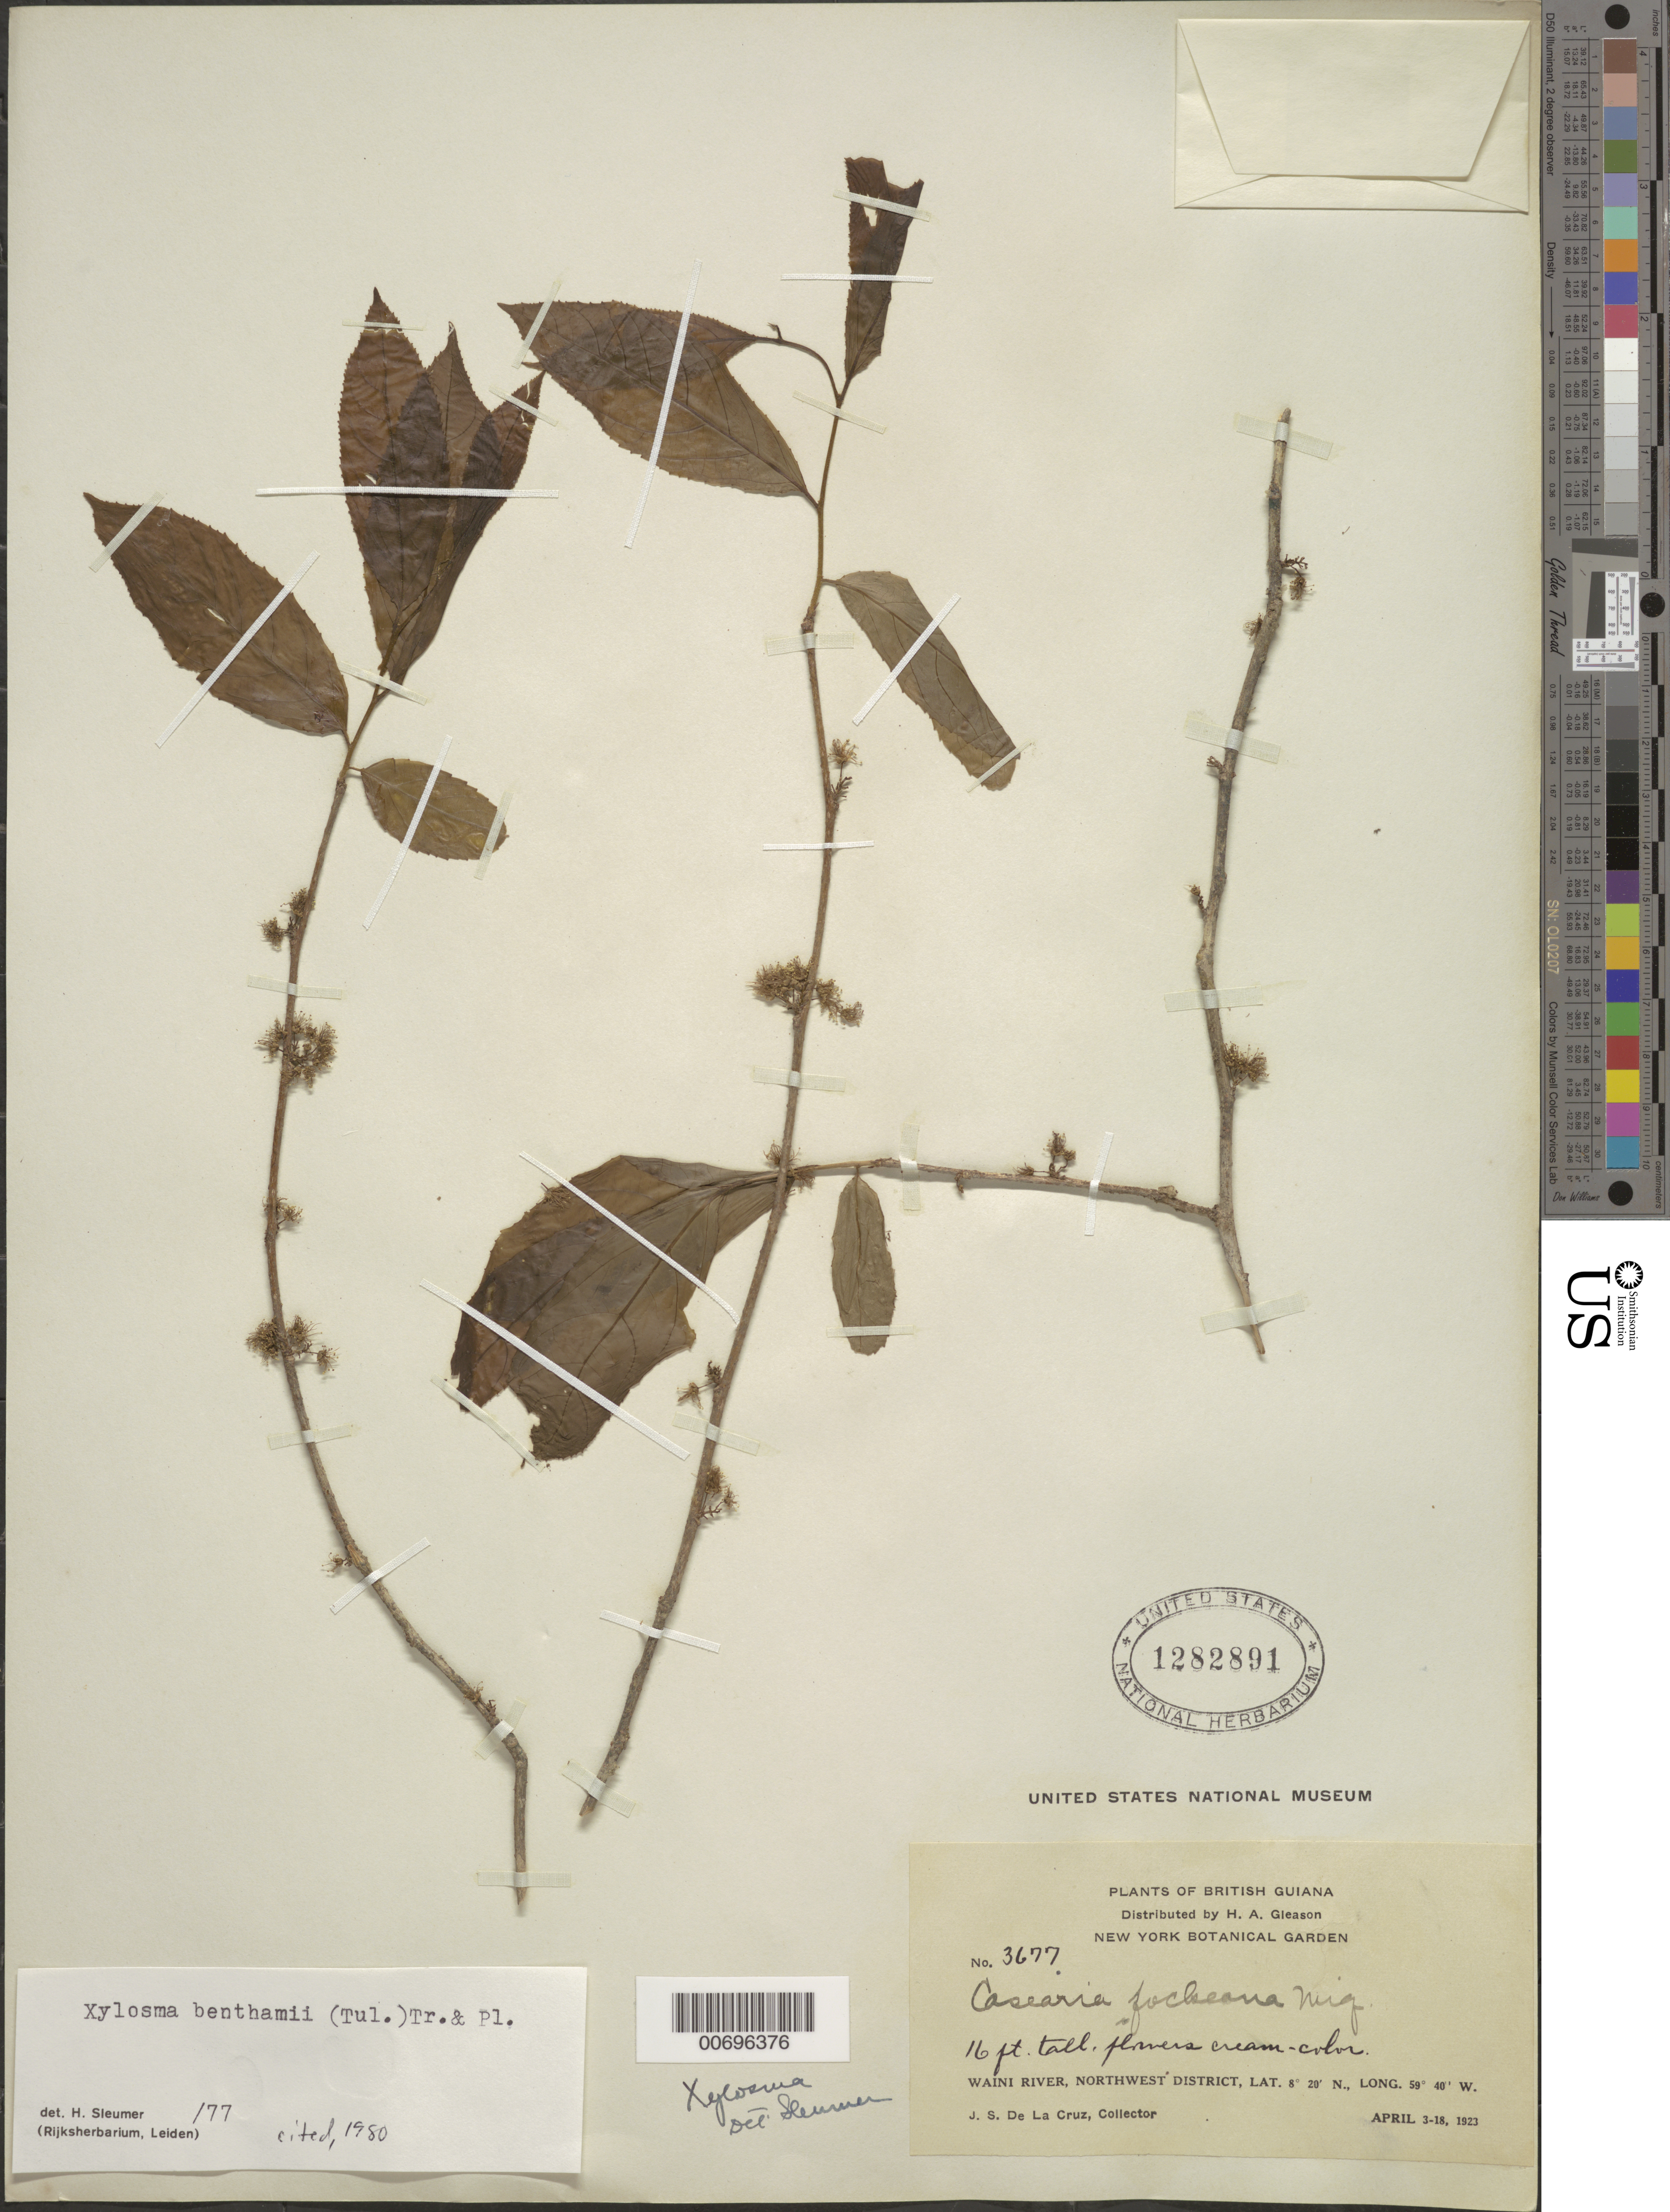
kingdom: Plantae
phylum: Tracheophyta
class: Magnoliopsida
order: Malpighiales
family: Salicaceae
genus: Xylosma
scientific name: Xylosma benthamii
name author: (Tul.) Triana & Planch.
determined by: Sleumer, H. O.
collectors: J. S. de la Cruz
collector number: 3677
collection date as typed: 3-Apr-23 to 18-Apr-23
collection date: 1923-04-03/1923-04-18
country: Guyana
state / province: Barima-Waini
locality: Waini R., NW District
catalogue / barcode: US 1282891